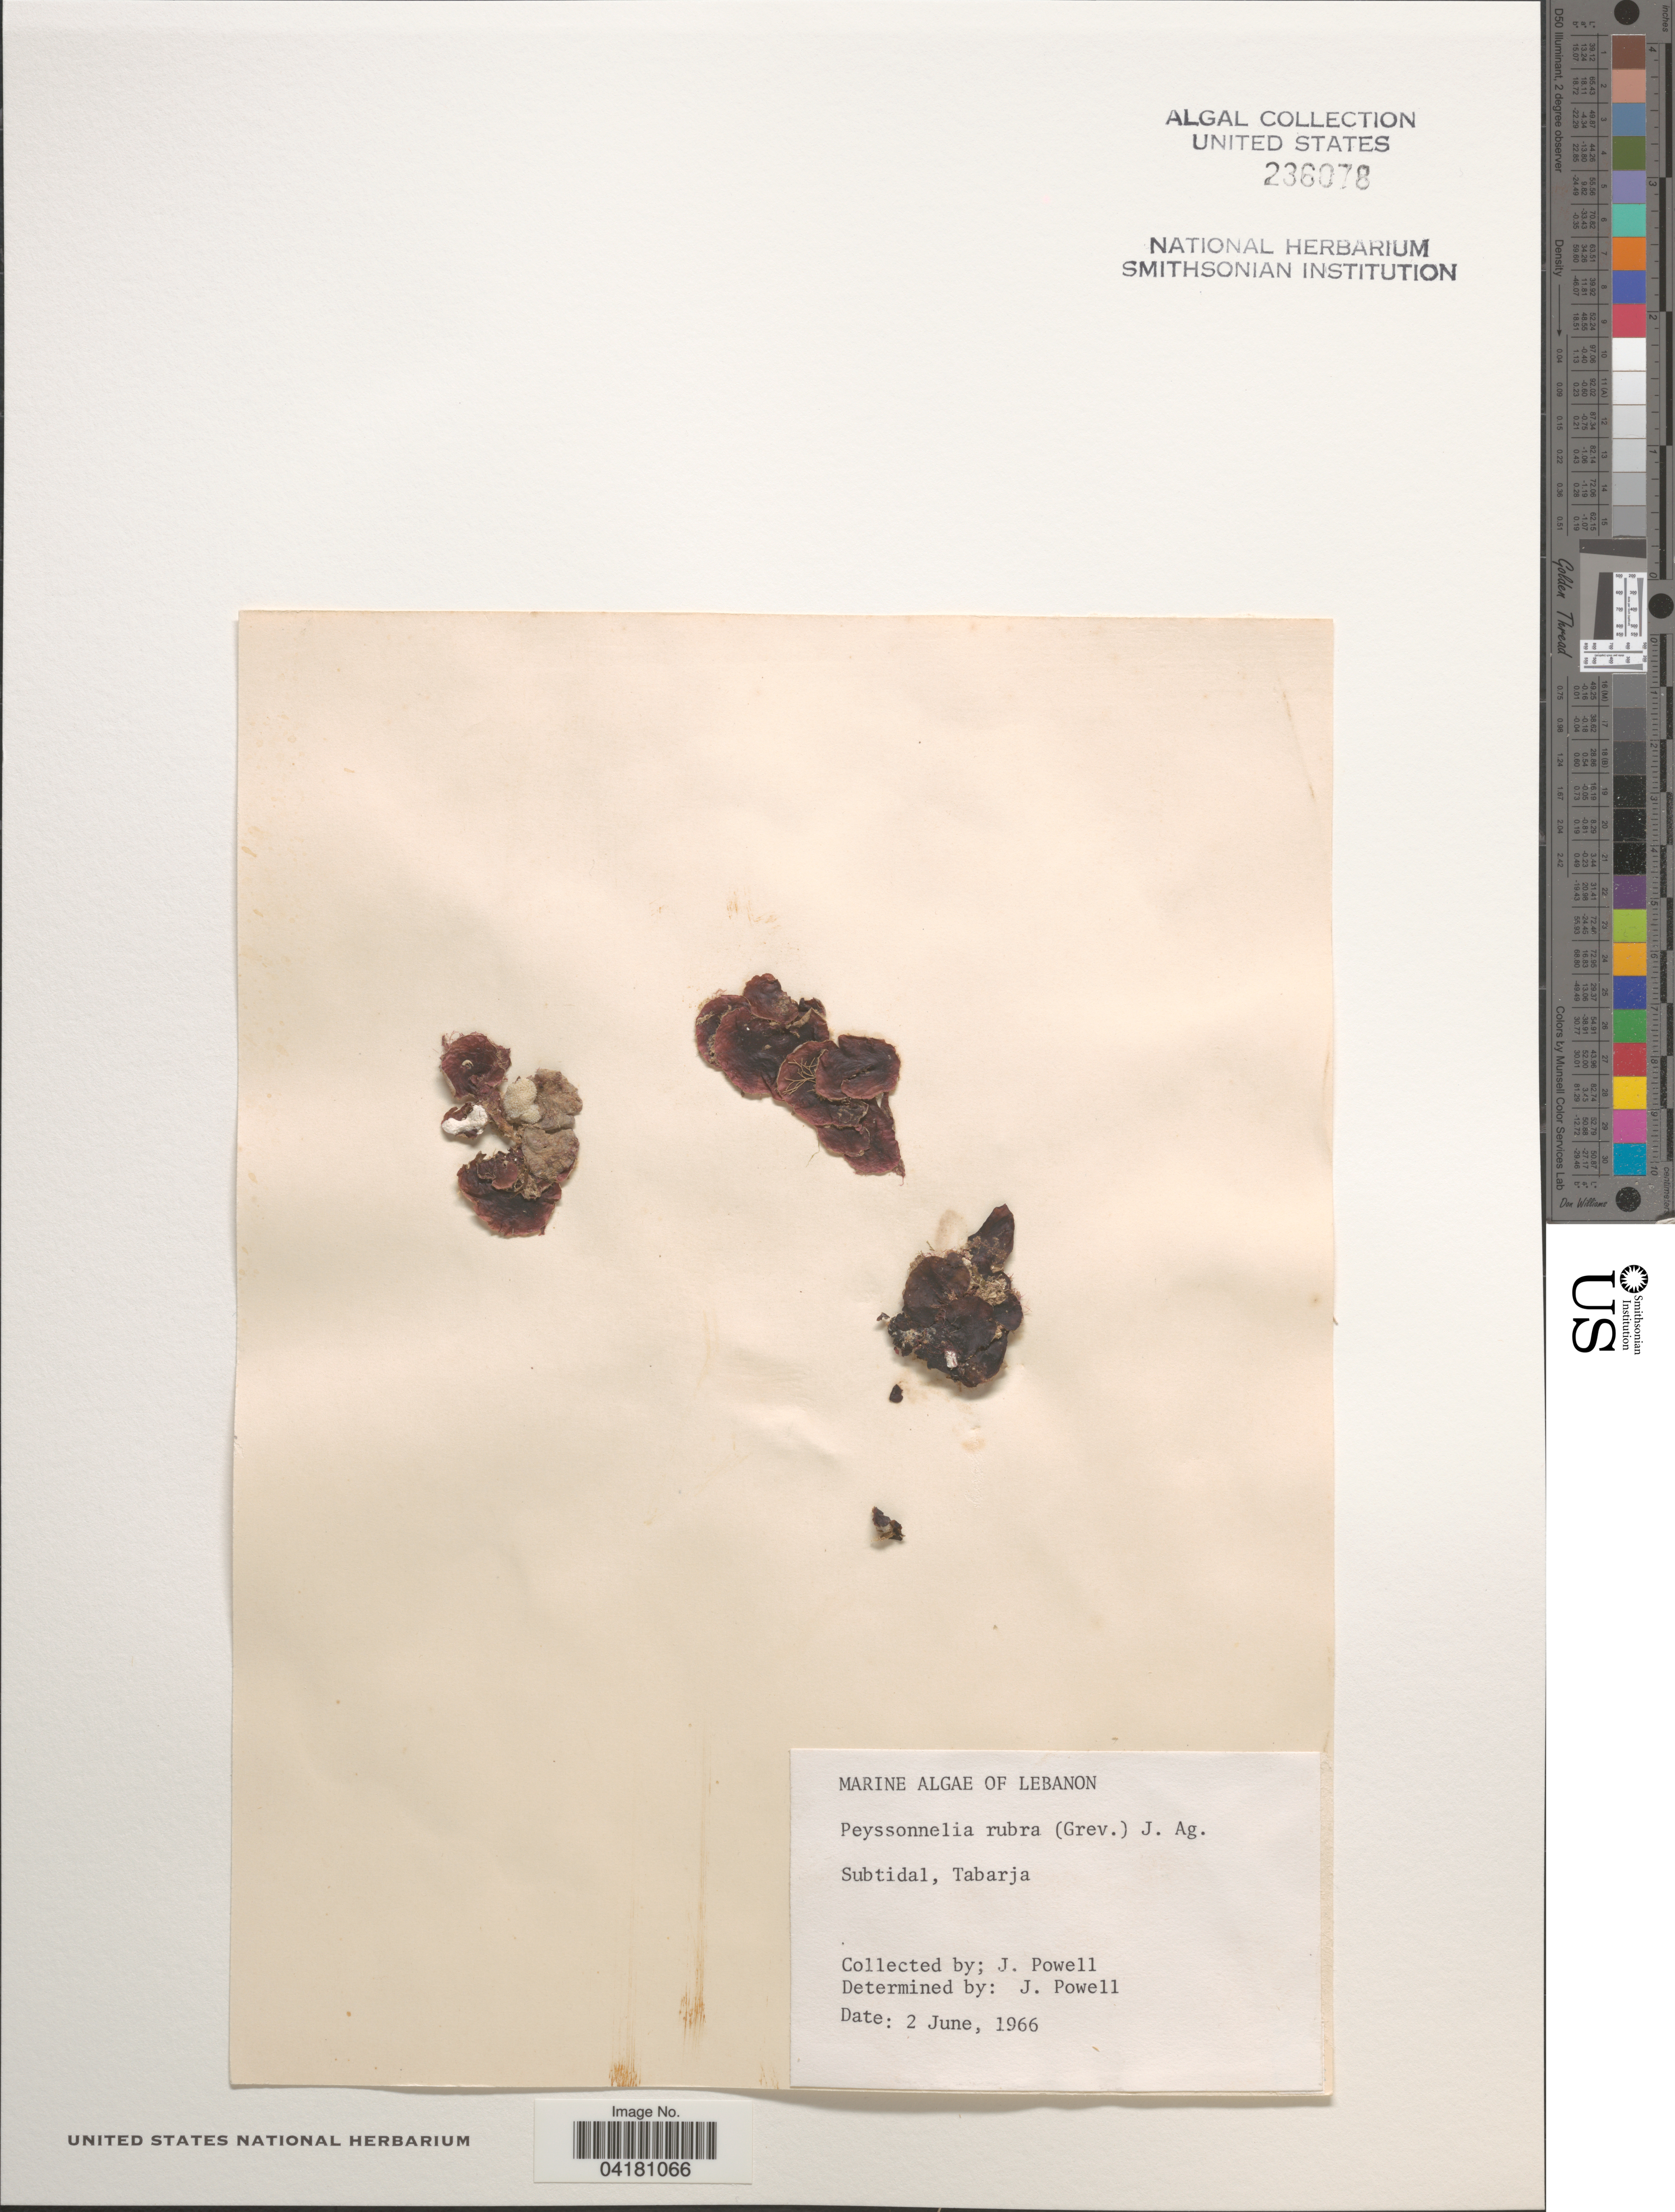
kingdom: Plantae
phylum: Rhodophyta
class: Florideophyceae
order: Peyssonneliales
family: Peyssonneliaceae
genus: Peyssonnelia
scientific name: Peyssonnelia rubra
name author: (Grev.) J. Agardh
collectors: J. Powell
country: Lebanon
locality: Subtidal, Tabarja.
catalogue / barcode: US 236078